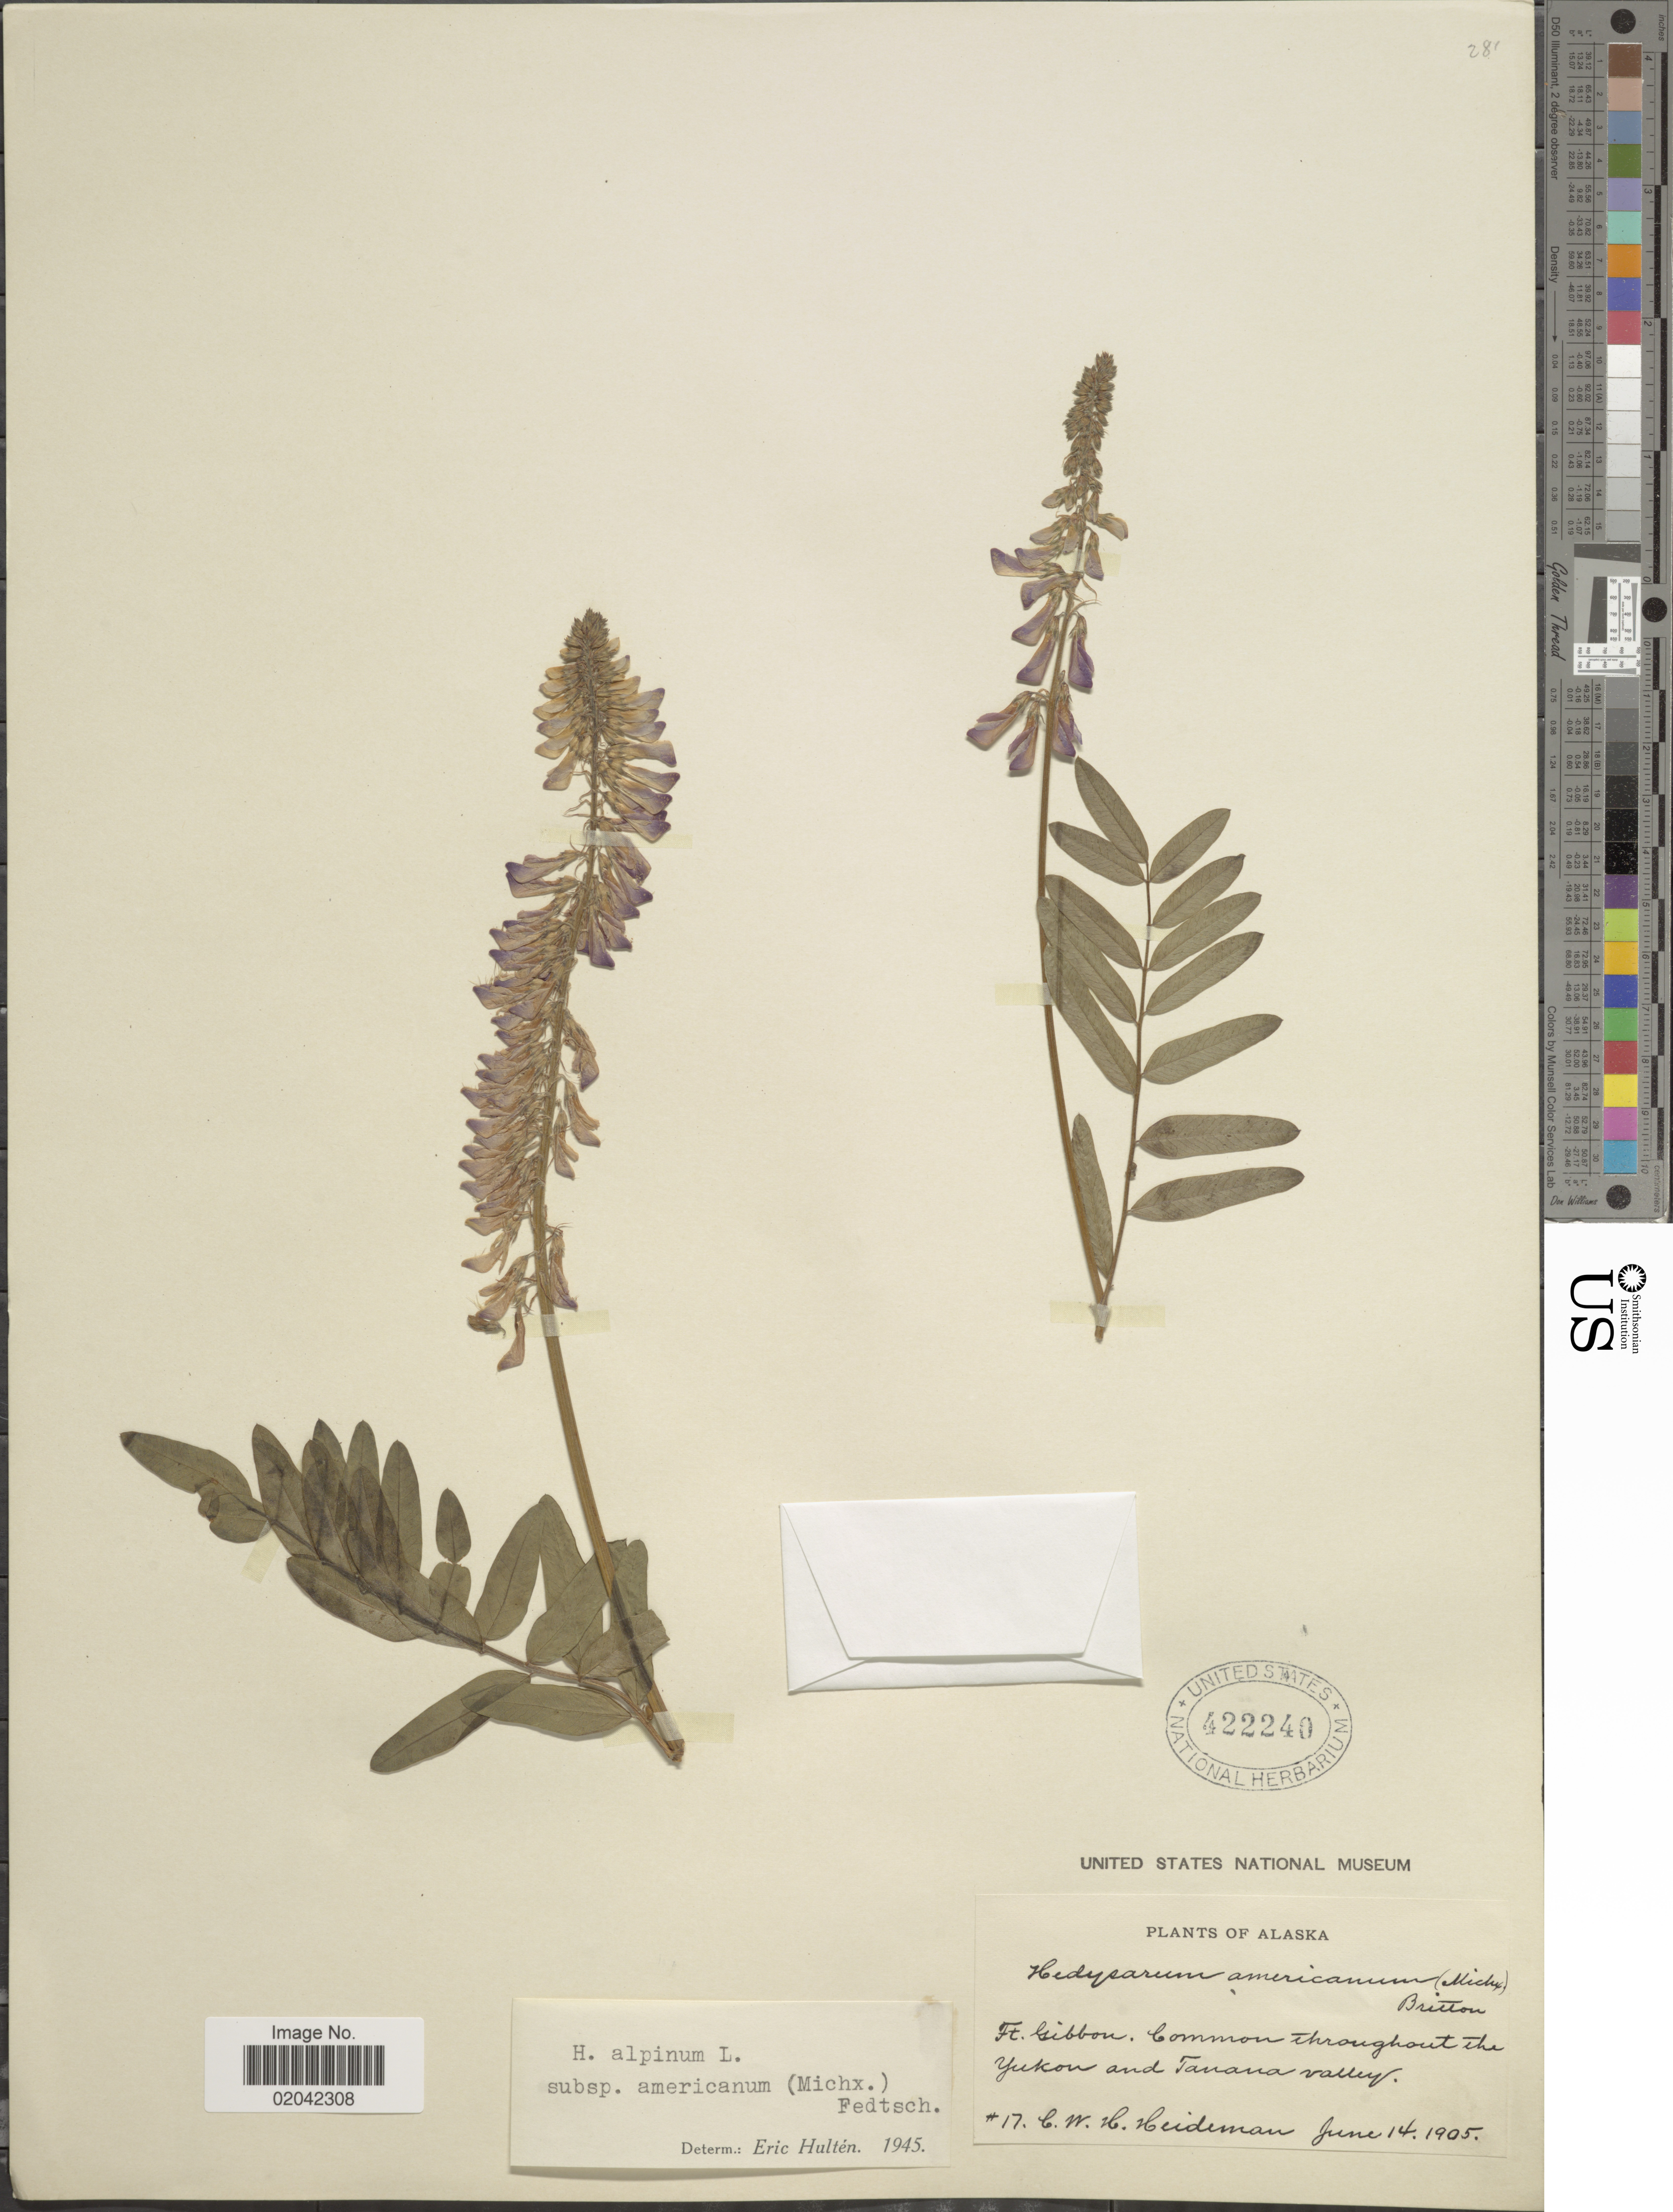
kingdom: Plantae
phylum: Tracheophyta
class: Magnoliopsida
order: Fabales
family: Fabaceae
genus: Hedysarum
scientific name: Hedysarum alpinum var. americanum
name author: Michx. ex Pursh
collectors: C. Heideman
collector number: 17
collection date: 1905-06-14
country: United States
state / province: Alaska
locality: Ft. Gibbon, throughout the Yukon and Tanana Valley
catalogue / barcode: US 422240